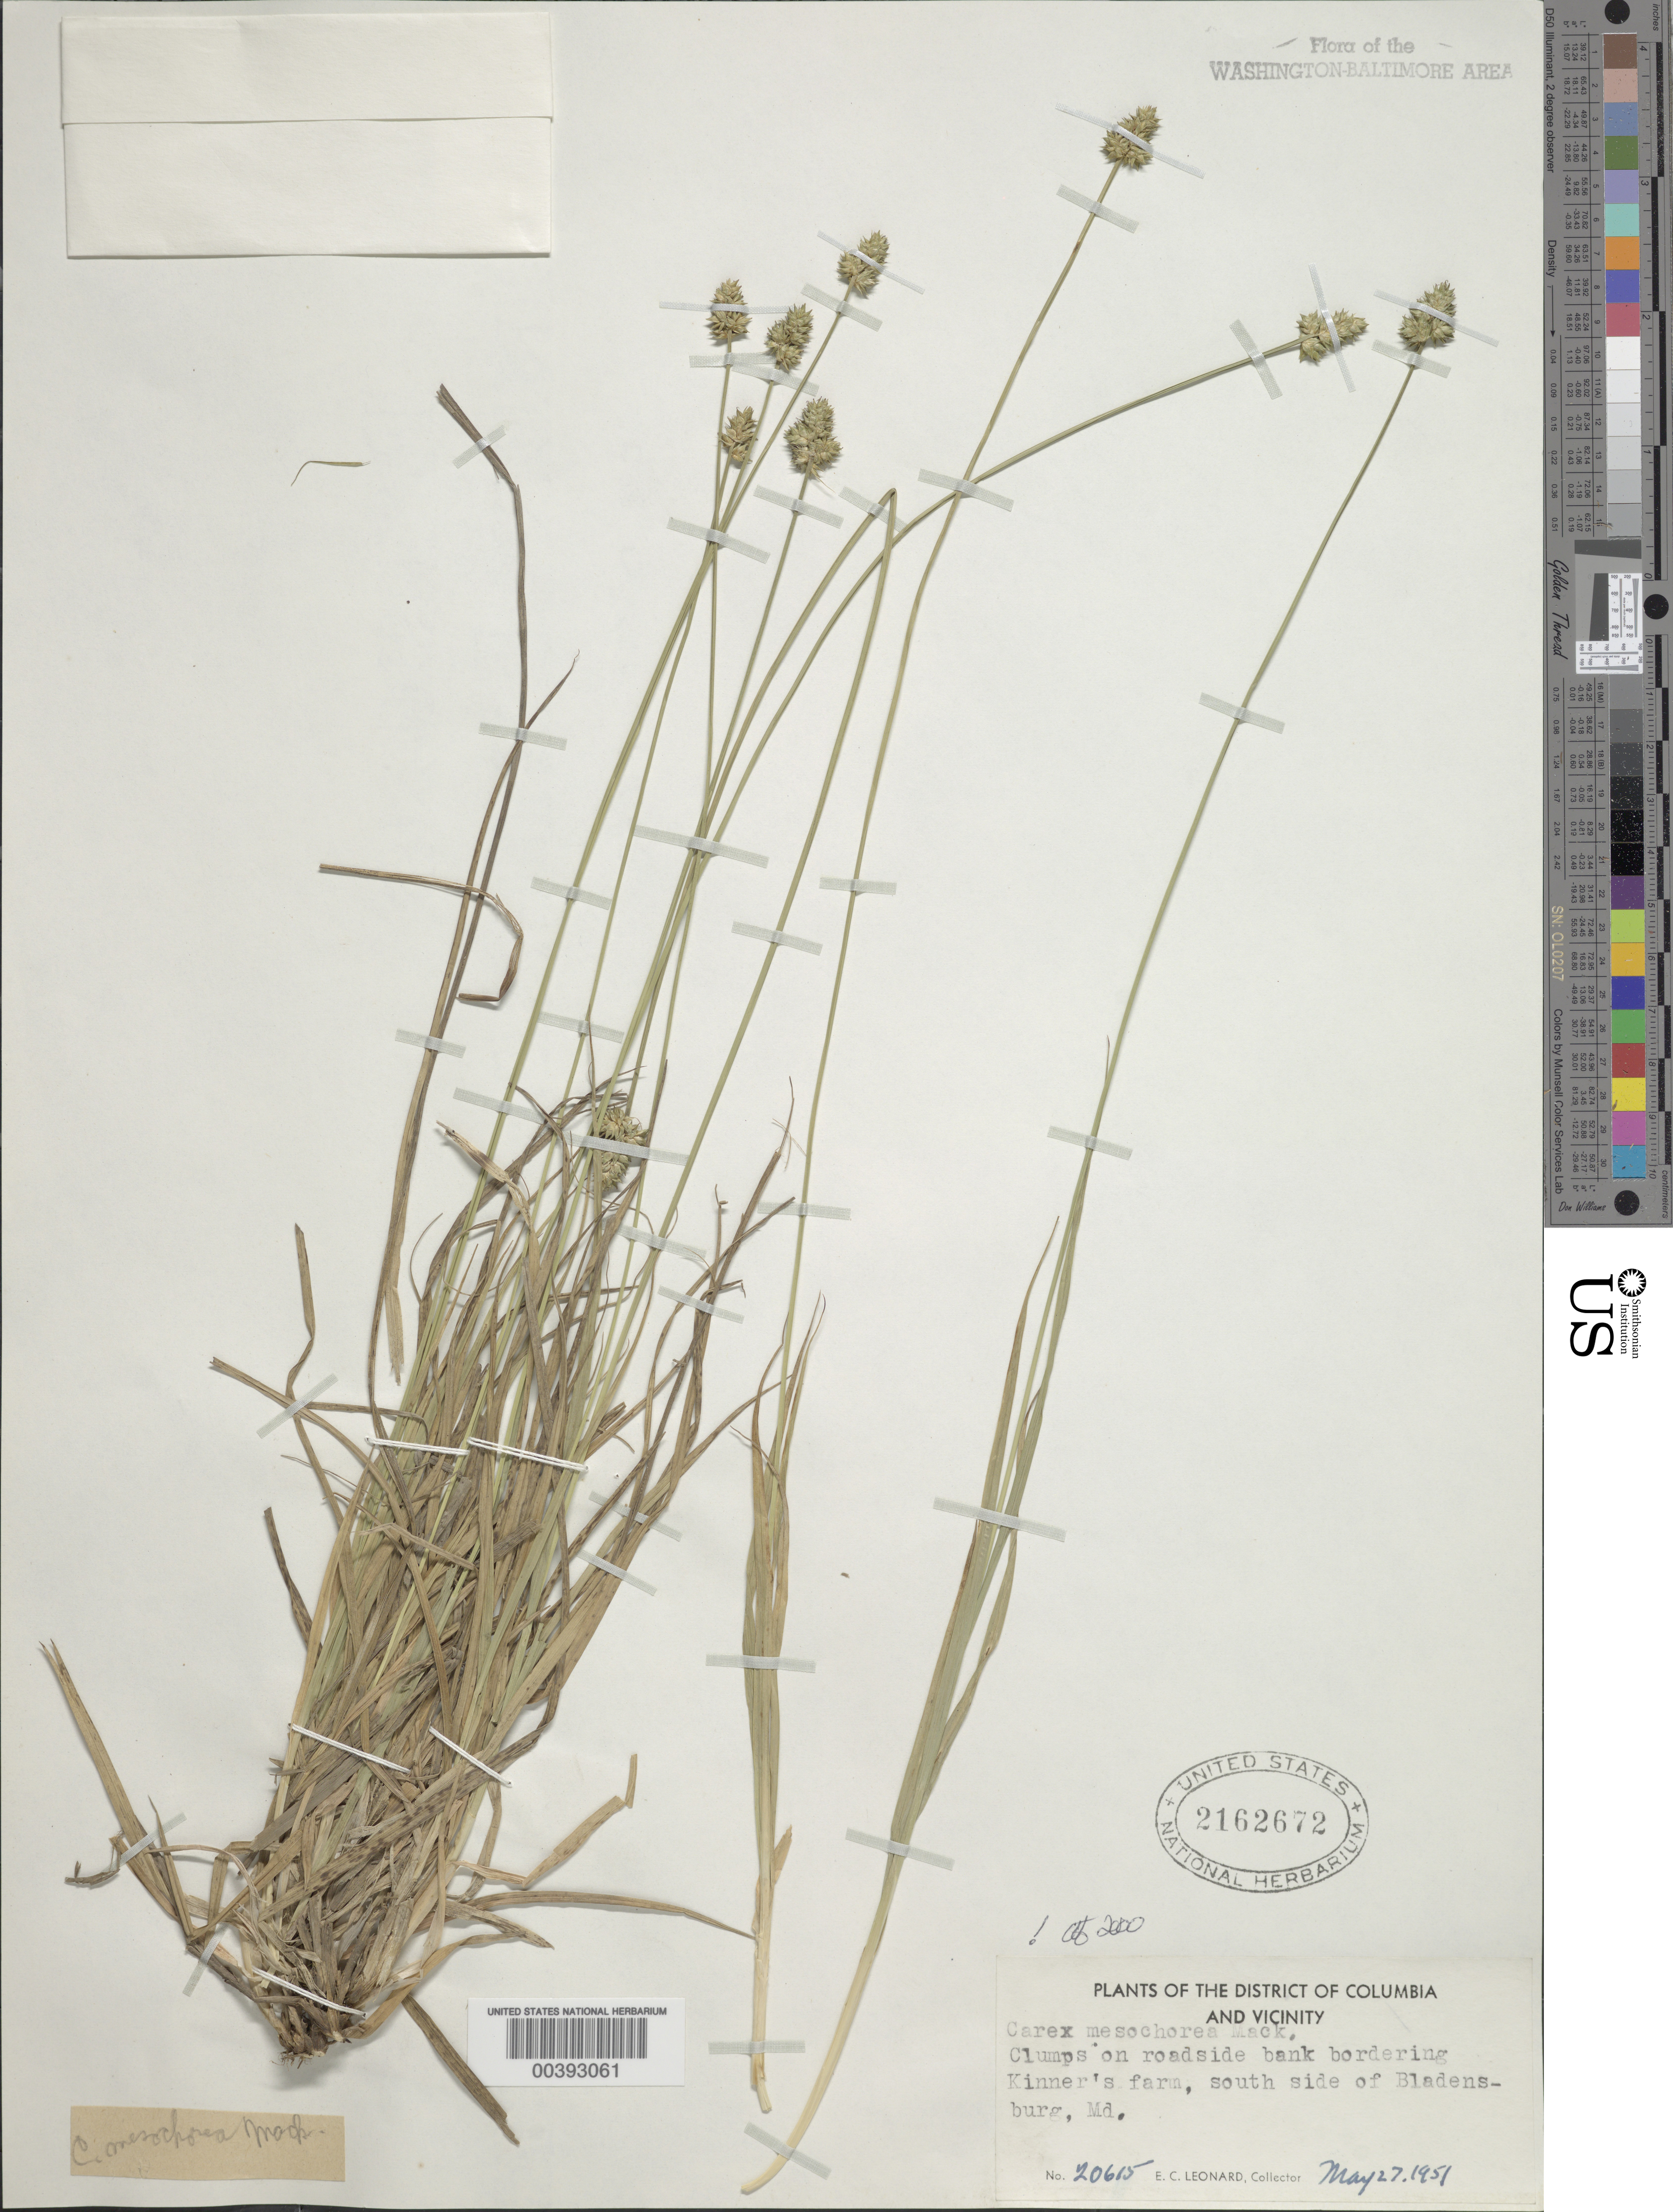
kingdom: Plantae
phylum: Tracheophyta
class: Liliopsida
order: Poales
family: Cyperaceae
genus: Carex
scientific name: Carex mesochorea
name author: Mack.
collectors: E. C. Leonard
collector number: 20615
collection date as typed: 27 May 1951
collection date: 1951-05-27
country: United States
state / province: Maryland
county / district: Prince George's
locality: Kinners Farm, Bladensburg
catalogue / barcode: US 2162672